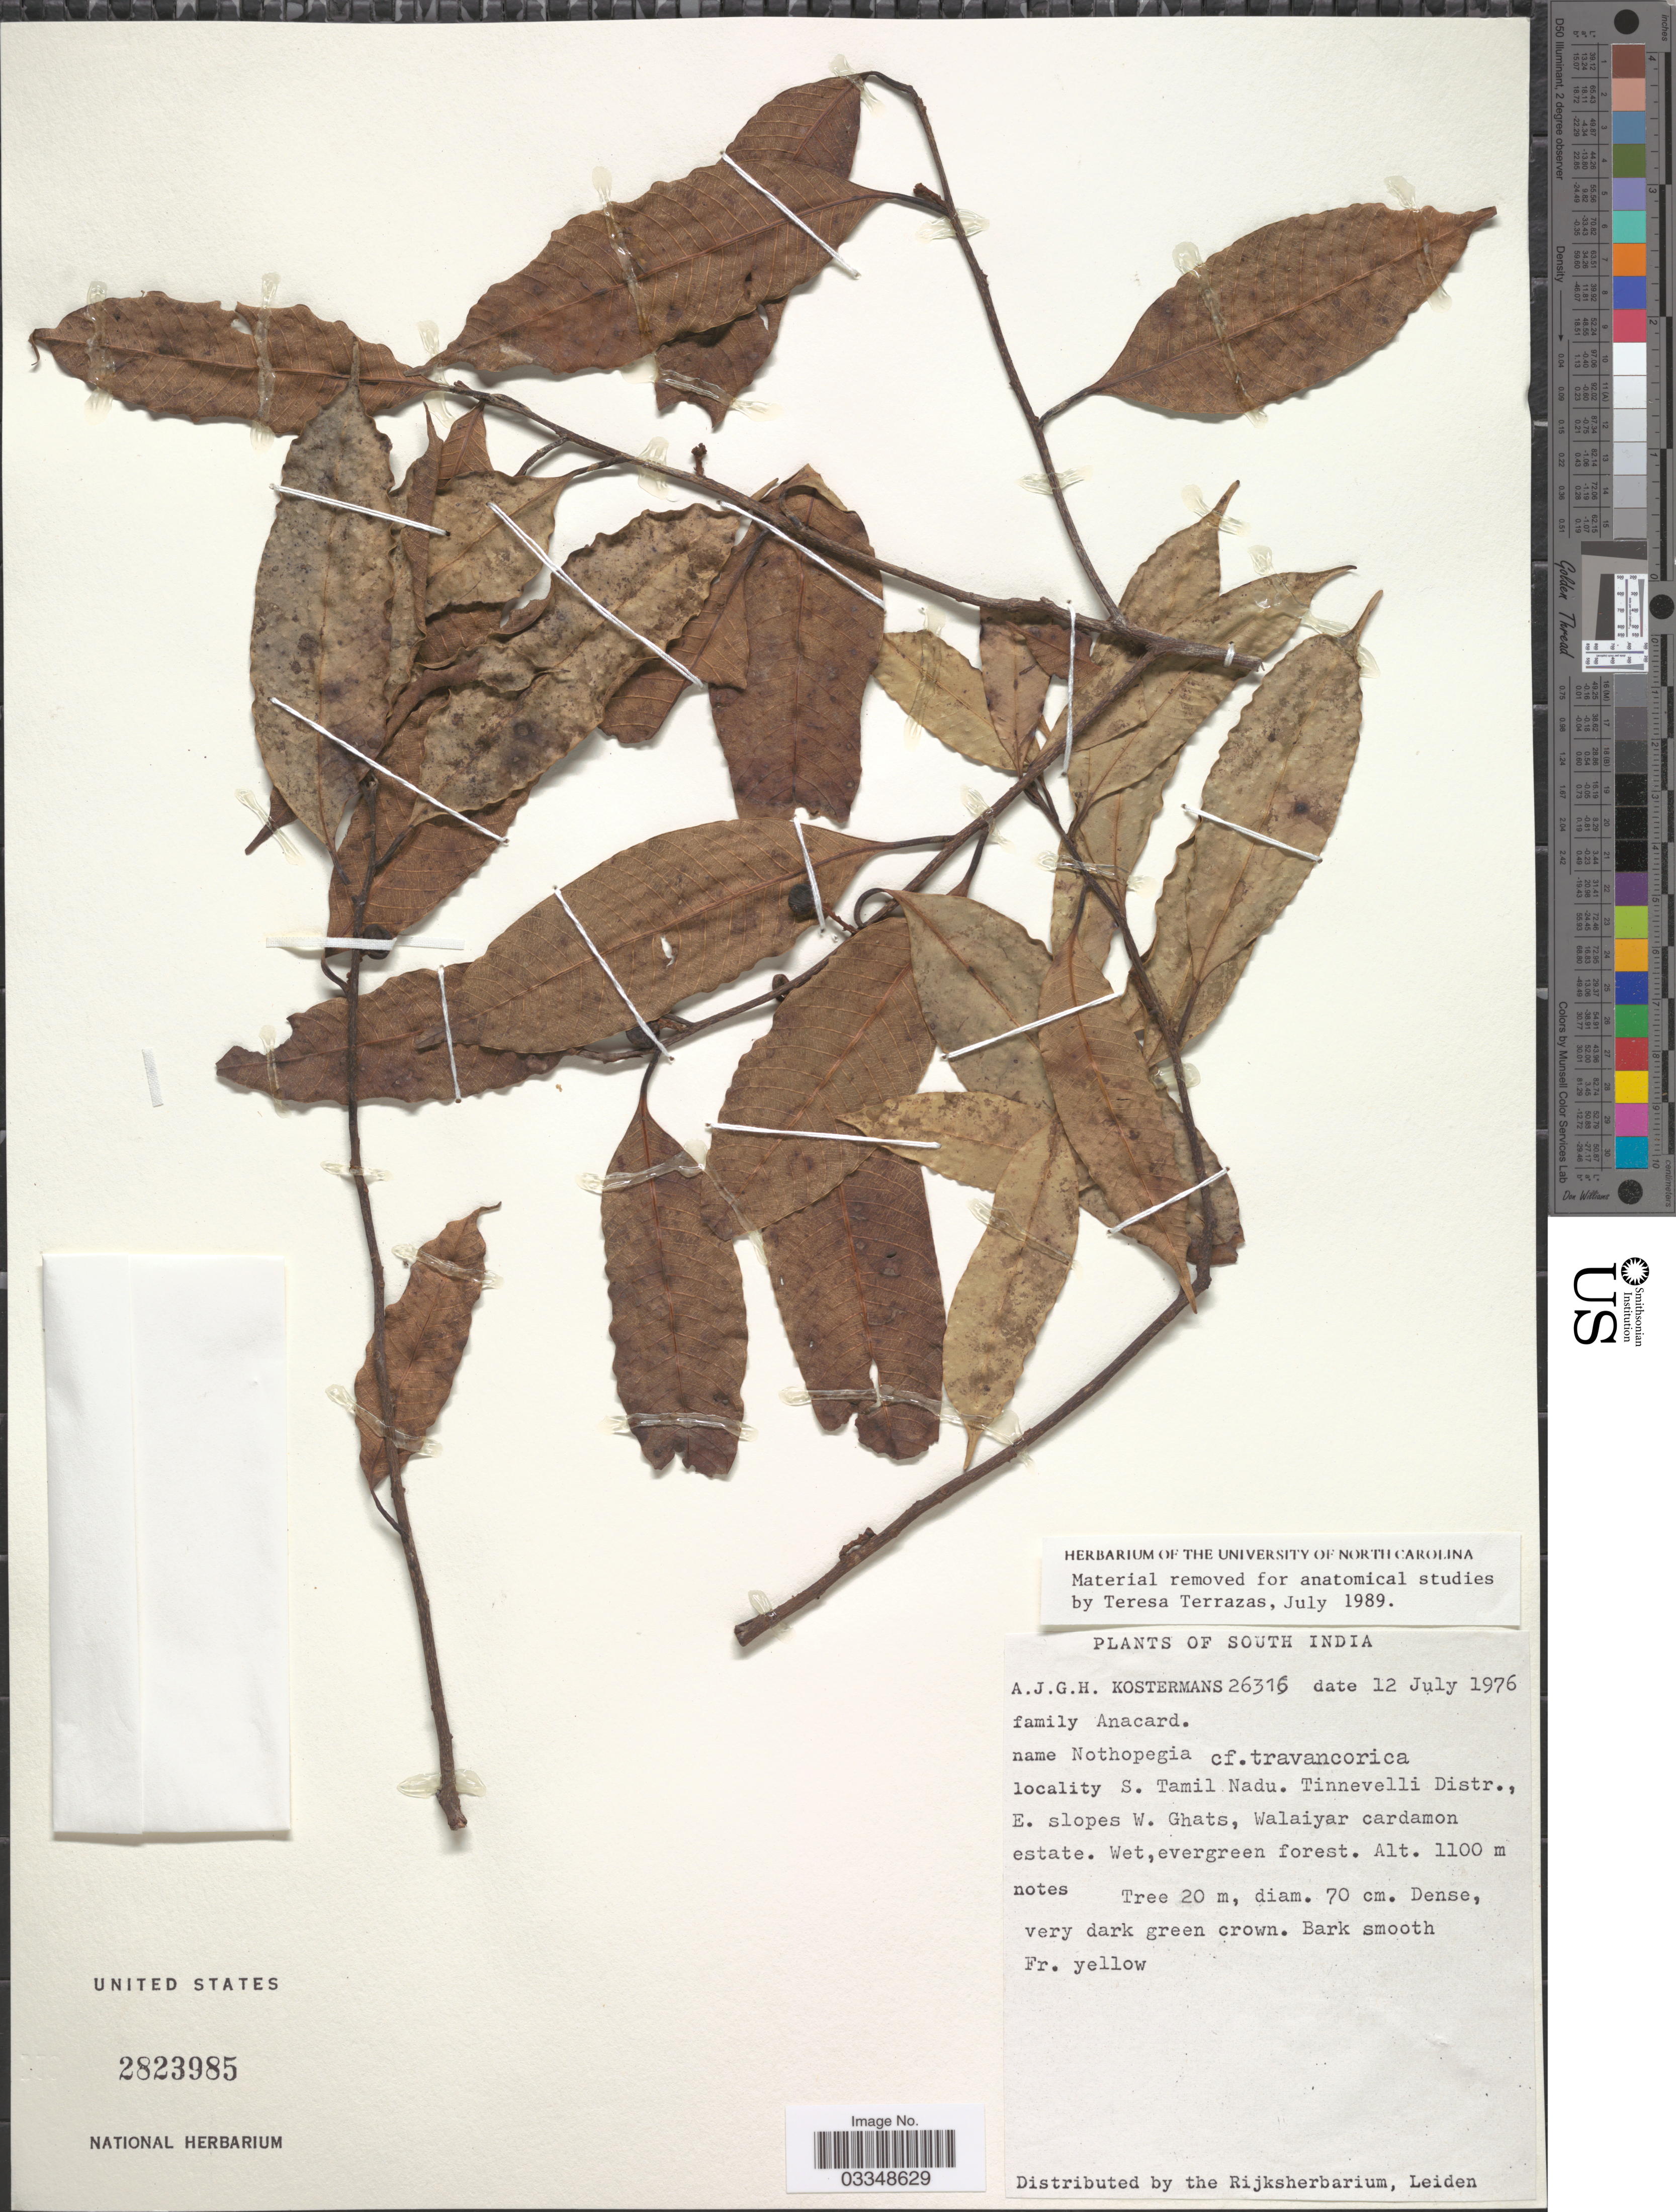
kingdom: Plantae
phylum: Tracheophyta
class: Magnoliopsida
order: Sapindales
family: Anacardiaceae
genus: Nothopegia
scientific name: Nothopegia travancorica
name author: Bedd. ex Hook. f.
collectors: A. J. G. Kostermans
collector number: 26316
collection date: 1976-07-12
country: India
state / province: Tamil Nadu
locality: South India. S. Tamil Nadu. Tinnevelli Distr., E. slopes W. Ghats, Walaiyar cardamon estate.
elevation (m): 1100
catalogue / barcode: US 2823985